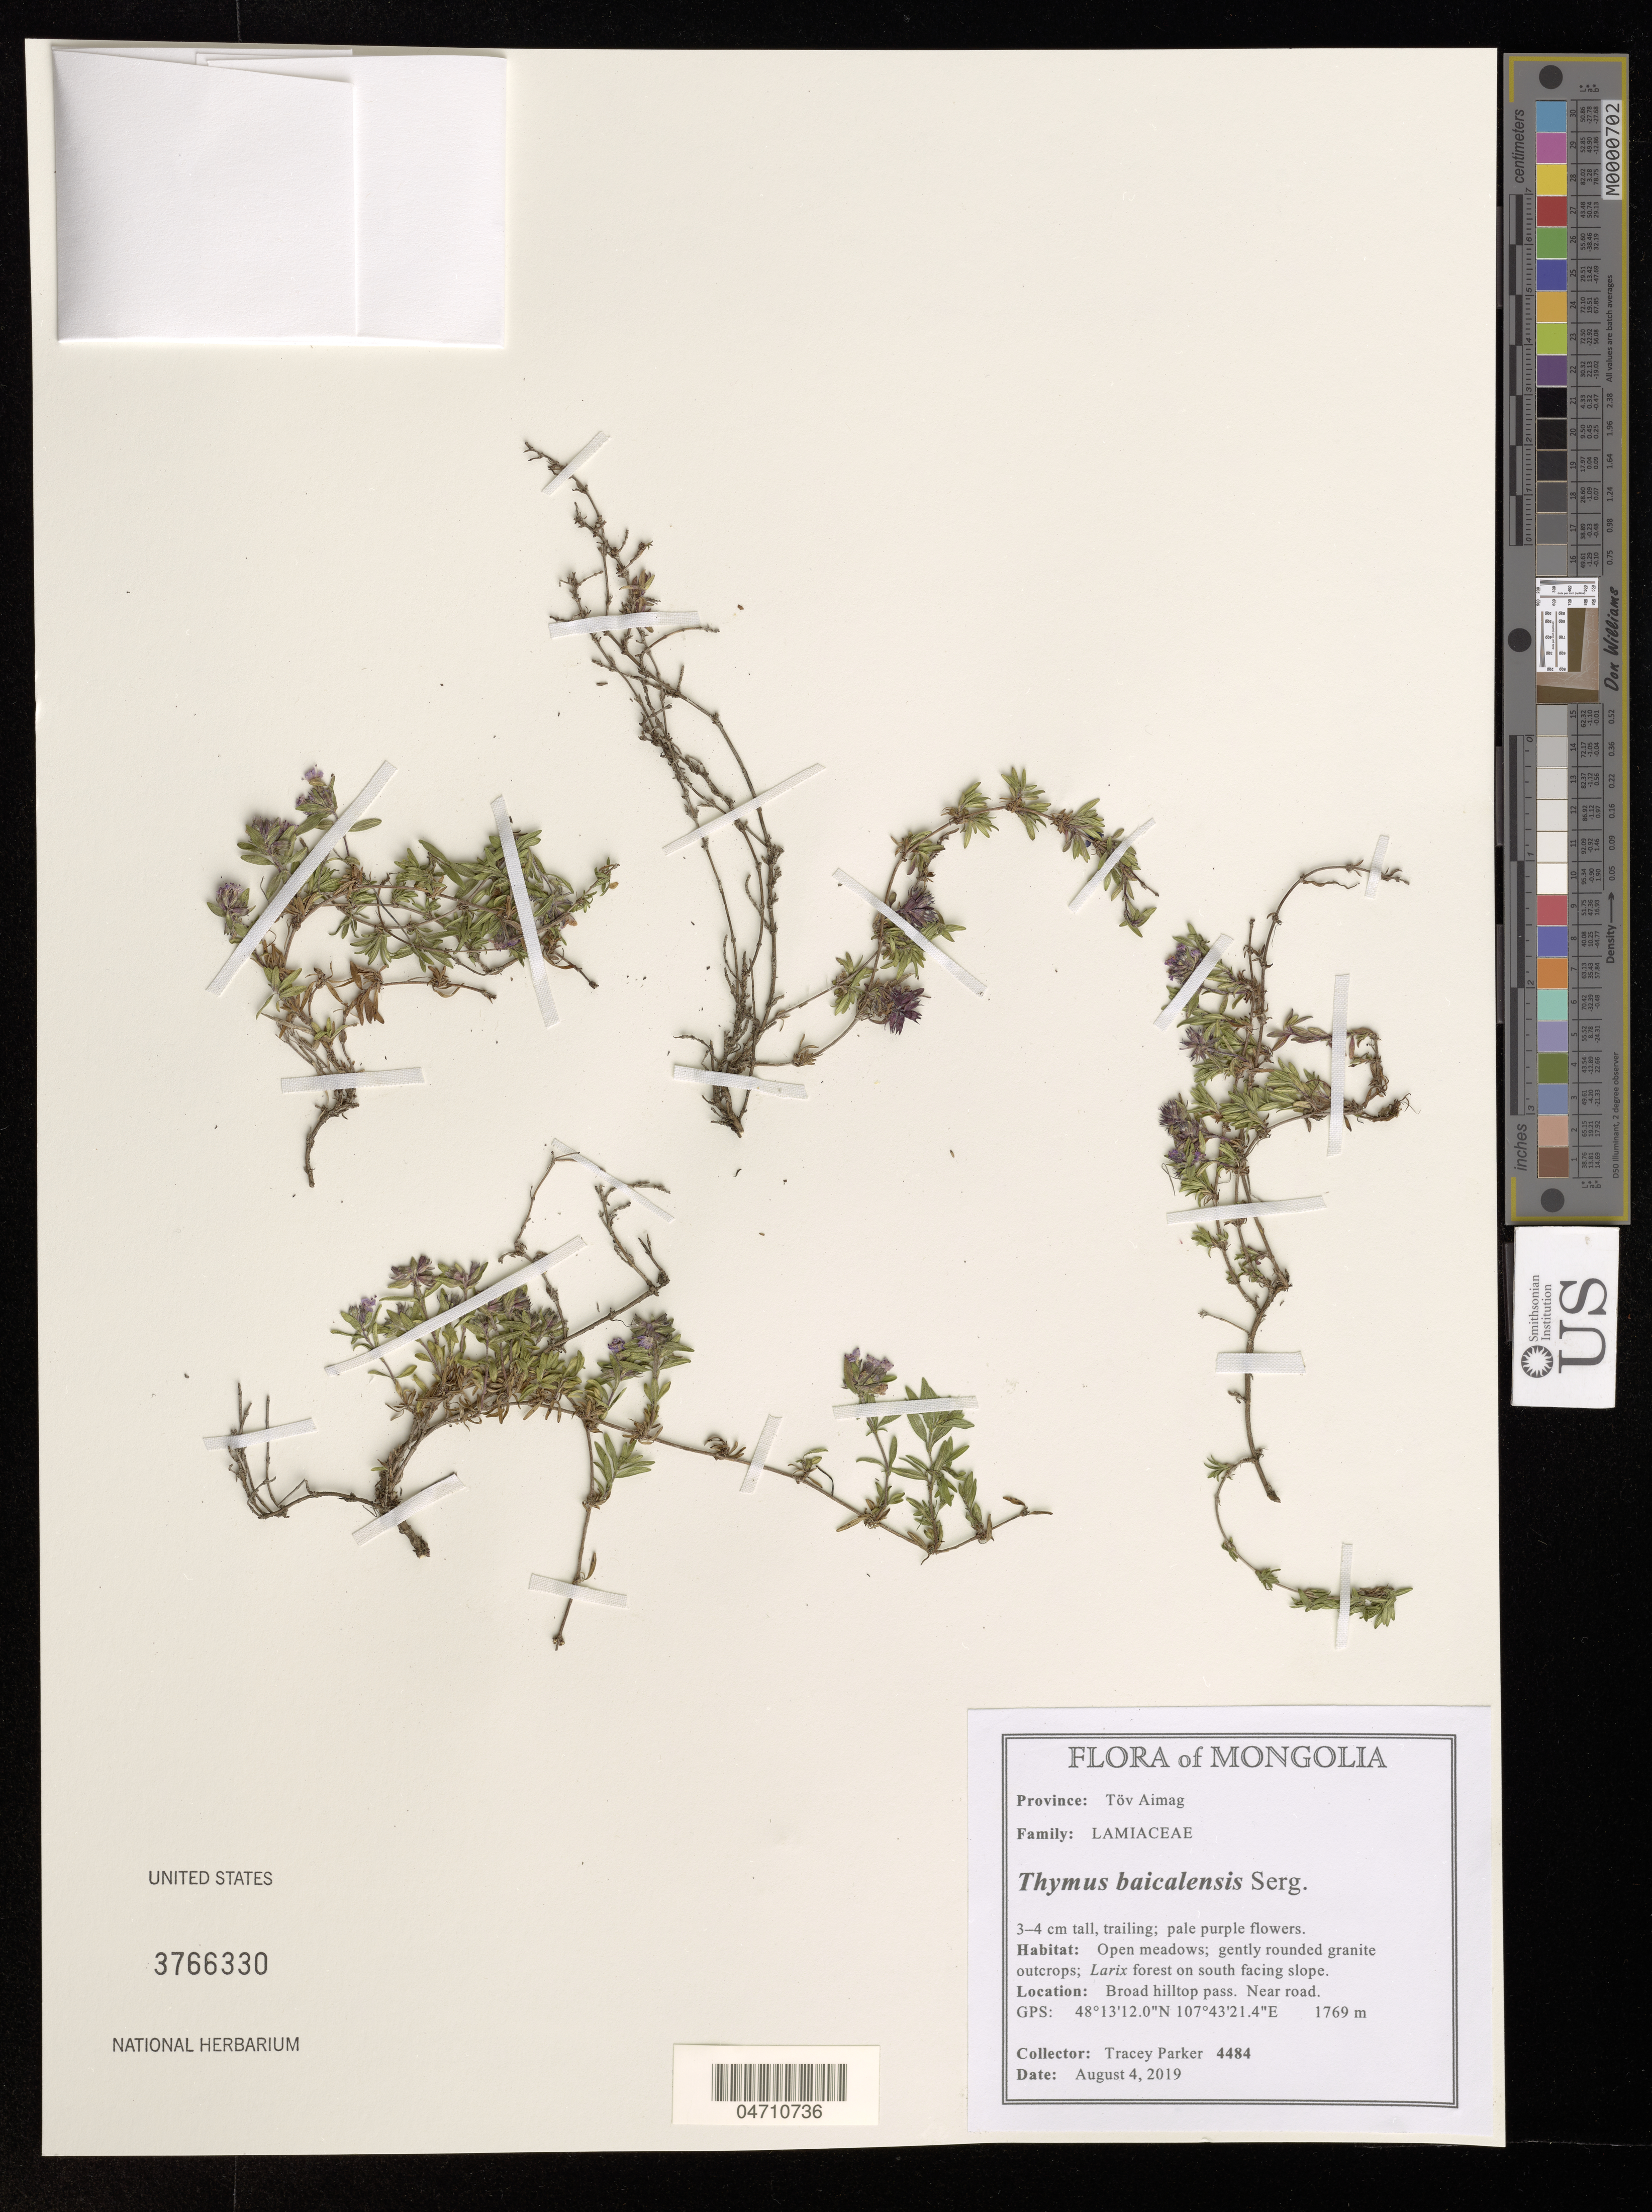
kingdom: Plantae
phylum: Tracheophyta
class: Magnoliopsida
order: Lamiales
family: Lamiaceae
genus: Thymus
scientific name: Thymus baicalensis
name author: Serg.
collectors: T. Parker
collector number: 4484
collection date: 2019-08-04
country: Mongolia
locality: Province: Töv Aimag. Broad hilltop pass. Near road.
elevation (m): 1769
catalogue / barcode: US 3766330